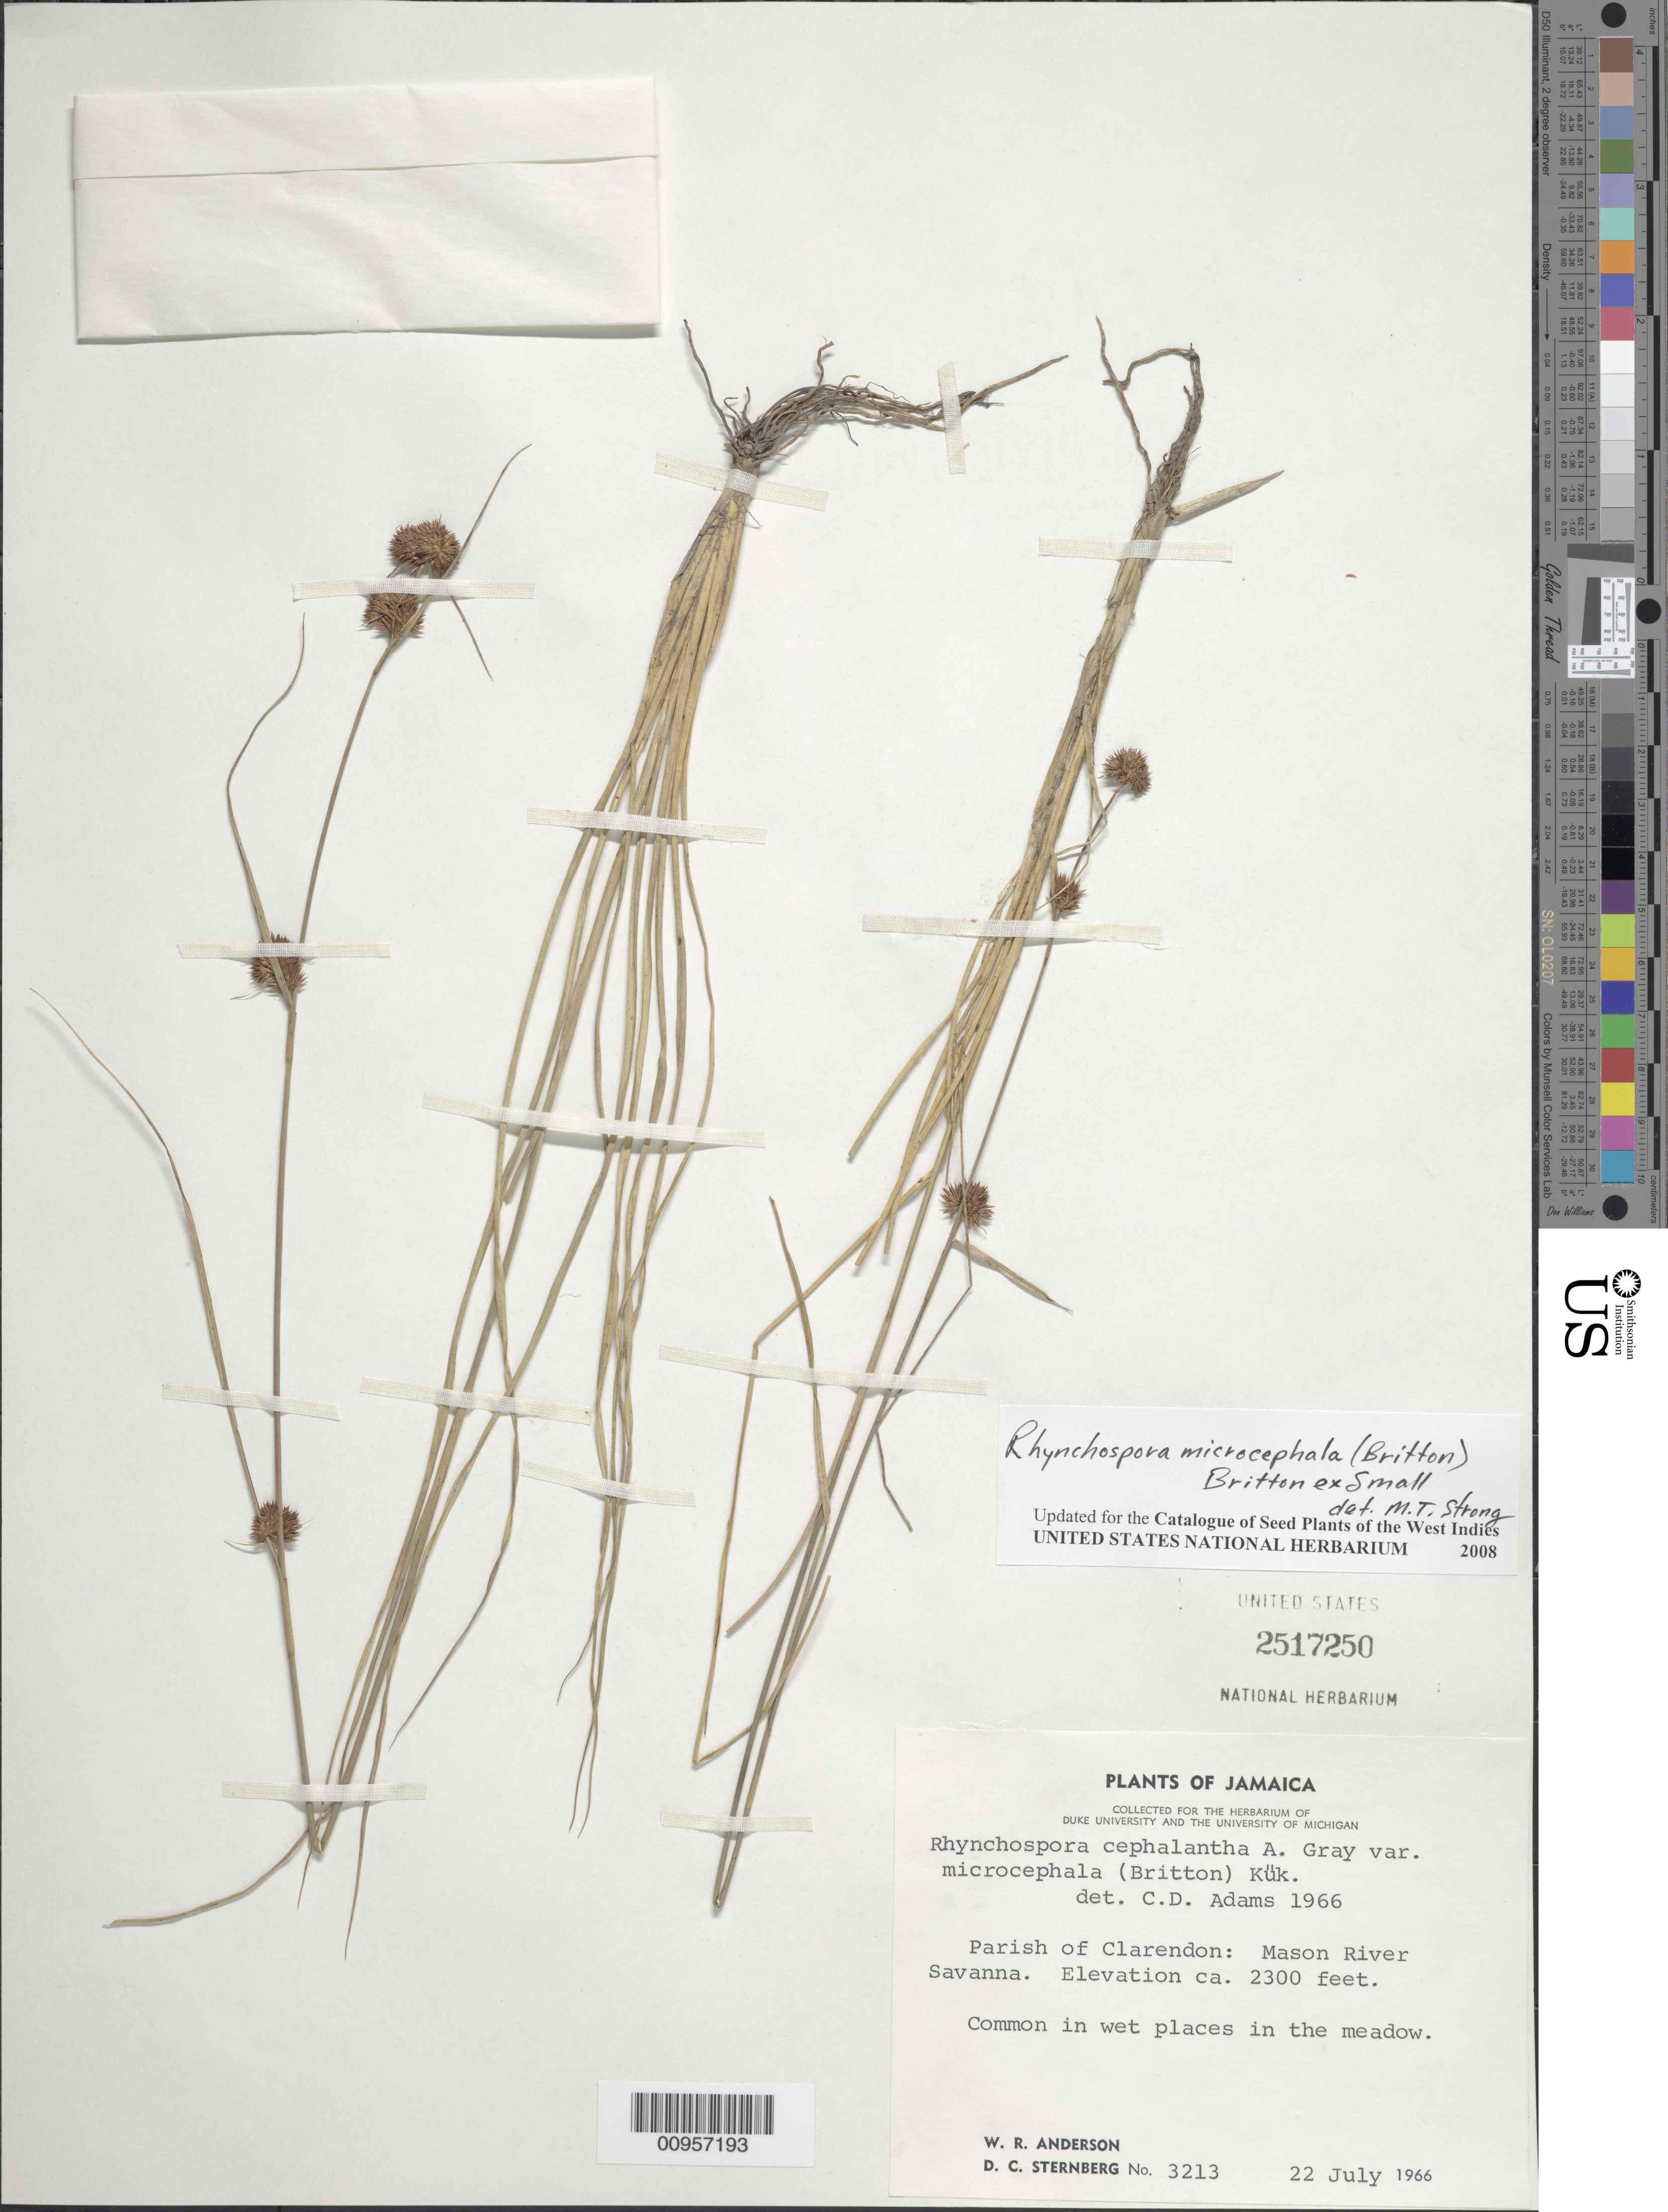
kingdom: Plantae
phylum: Tracheophyta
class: Liliopsida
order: Poales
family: Cyperaceae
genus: Rhynchospora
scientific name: Rhynchospora microcephala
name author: (Britton) Britton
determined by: Strong, M. T., (US), Smithsonian Institution - National Museum of Natural History (UNITED STATES)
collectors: W. R. Anderson & D. Sternberg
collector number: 3213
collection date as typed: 22 Jul 1966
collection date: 1966-07-22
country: Jamaica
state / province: Clarendon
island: Jamaica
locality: Mason River Savanna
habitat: In wet places in the meadow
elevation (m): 701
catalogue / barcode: US 2517250